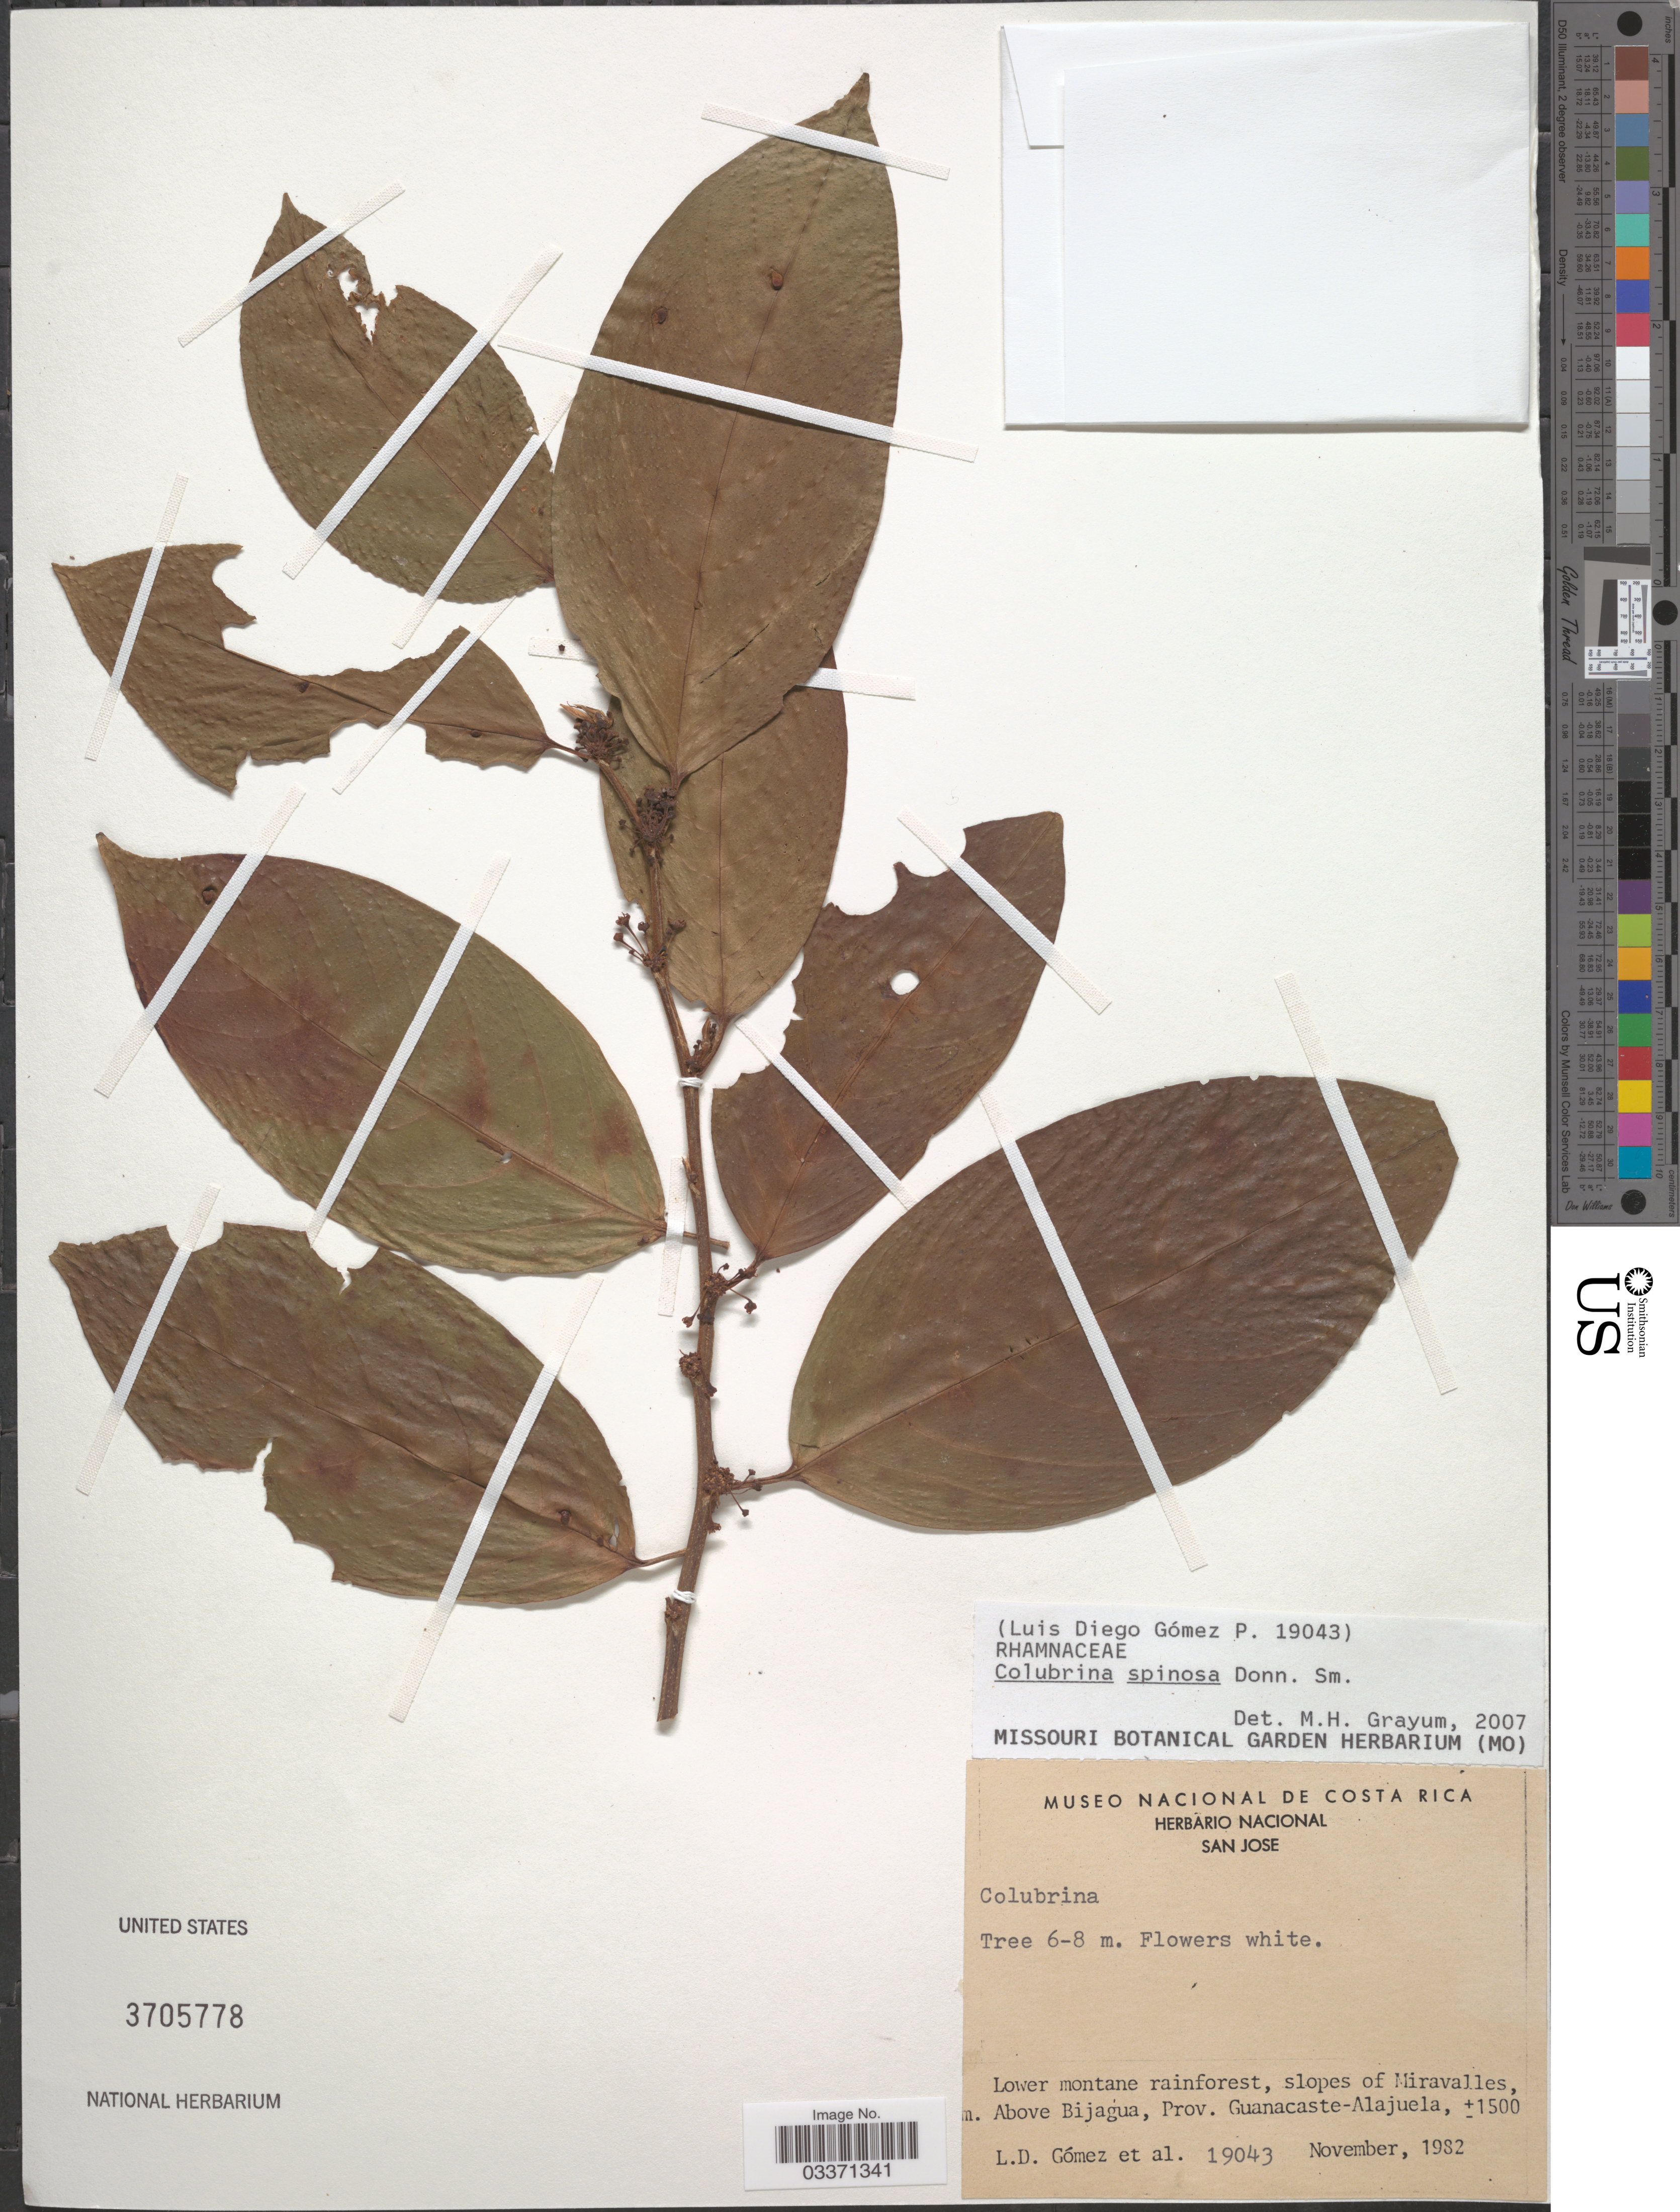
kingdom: Plantae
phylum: Tracheophyta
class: Magnoliopsida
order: Rosales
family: Rhamnaceae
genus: Colubrina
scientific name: Colubrina spinosa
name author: Donn. Sm.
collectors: L. D. Gómez & et al.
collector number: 19043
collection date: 1982-11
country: Costa Rica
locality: Slopes of Miravalles [illegible text]. Above Bijagua, Prov. Guanacaste-Alajuela.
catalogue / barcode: US 3705778